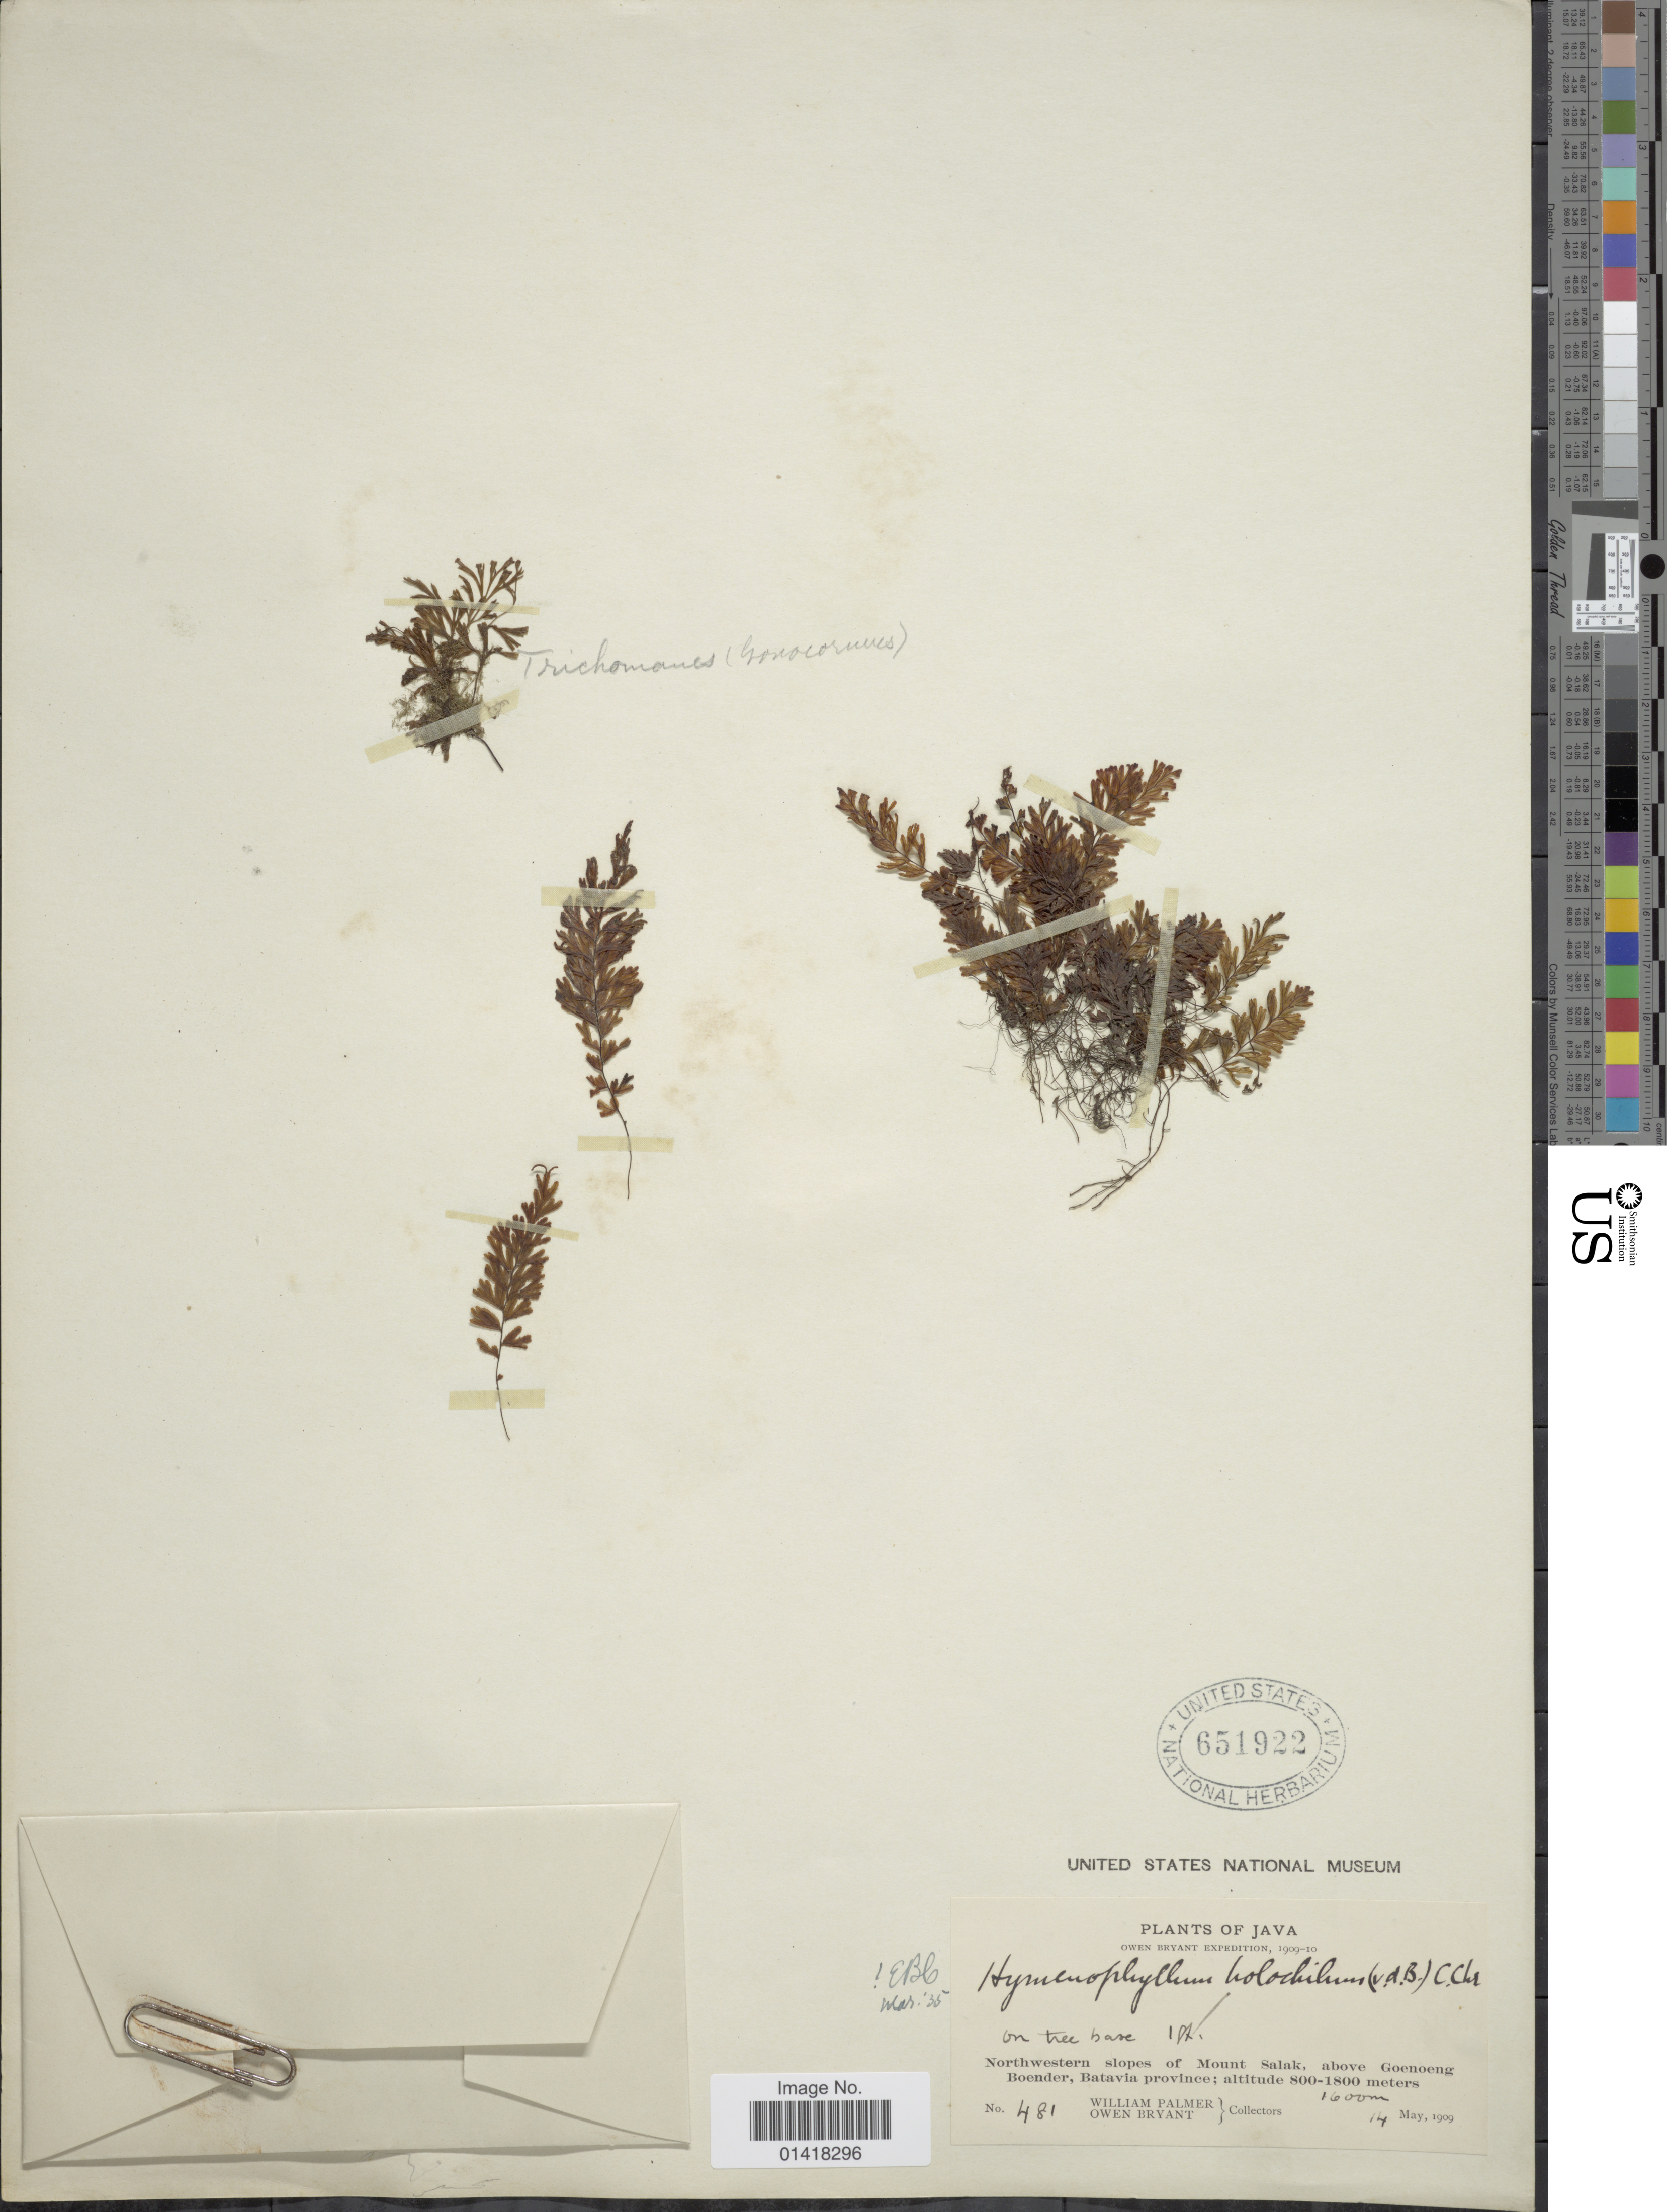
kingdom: Plantae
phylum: Tracheophyta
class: Polypodiopsida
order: Hymenophyllales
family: Hymenophyllaceae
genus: Hymenophyllum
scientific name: Hymenophyllum holochilum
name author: (Bosch) C. Chr.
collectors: W. Palmer & O. Bryant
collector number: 481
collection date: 1909-05-14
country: Indonesia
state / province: Java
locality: Northwestern slopes of Mount Salak, above Goenoeng Boender, Batavia province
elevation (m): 800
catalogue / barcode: US 651922